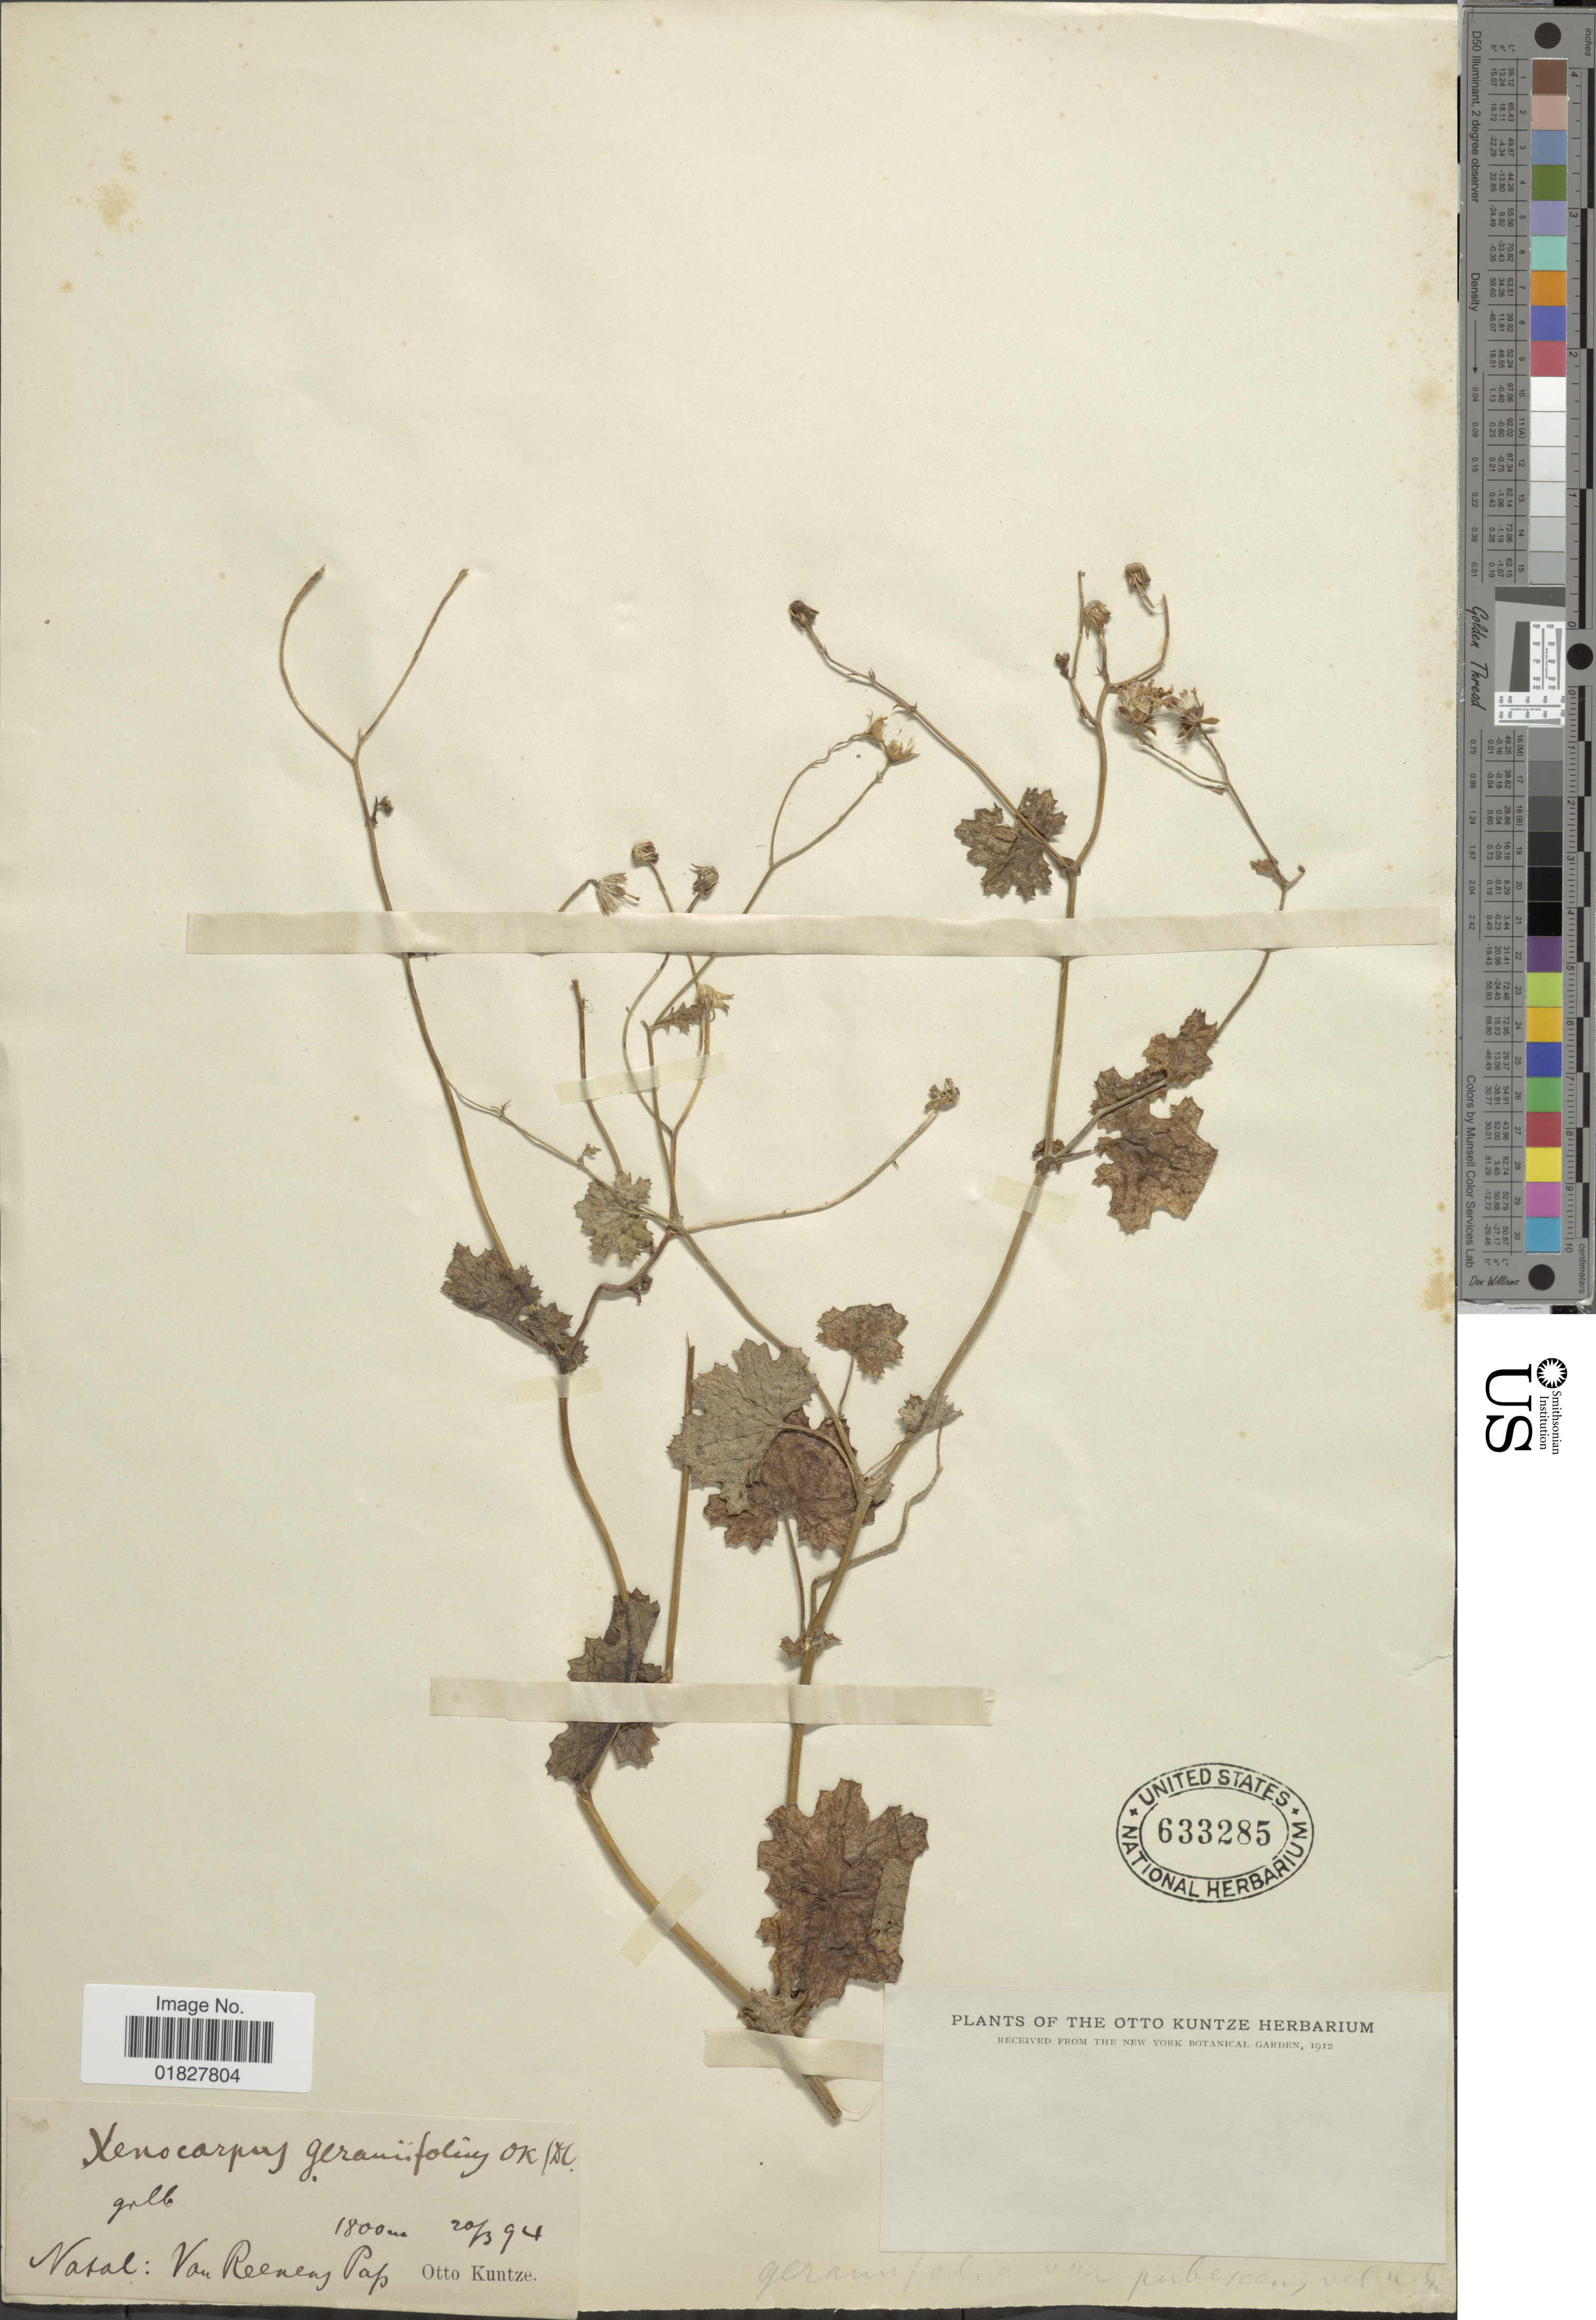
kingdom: Plantae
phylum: Tracheophyta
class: Magnoliopsida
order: Asterales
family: Asteraceae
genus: Cineraria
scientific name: Cineraria geraniifolia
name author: DC.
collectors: C.E.O. Kuntze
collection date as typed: Transcribed d/m/y: 20/3/94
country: South Africa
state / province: KwaZulu-Natal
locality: Natal, Van Reenen's Pass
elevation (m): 1800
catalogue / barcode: US 633285